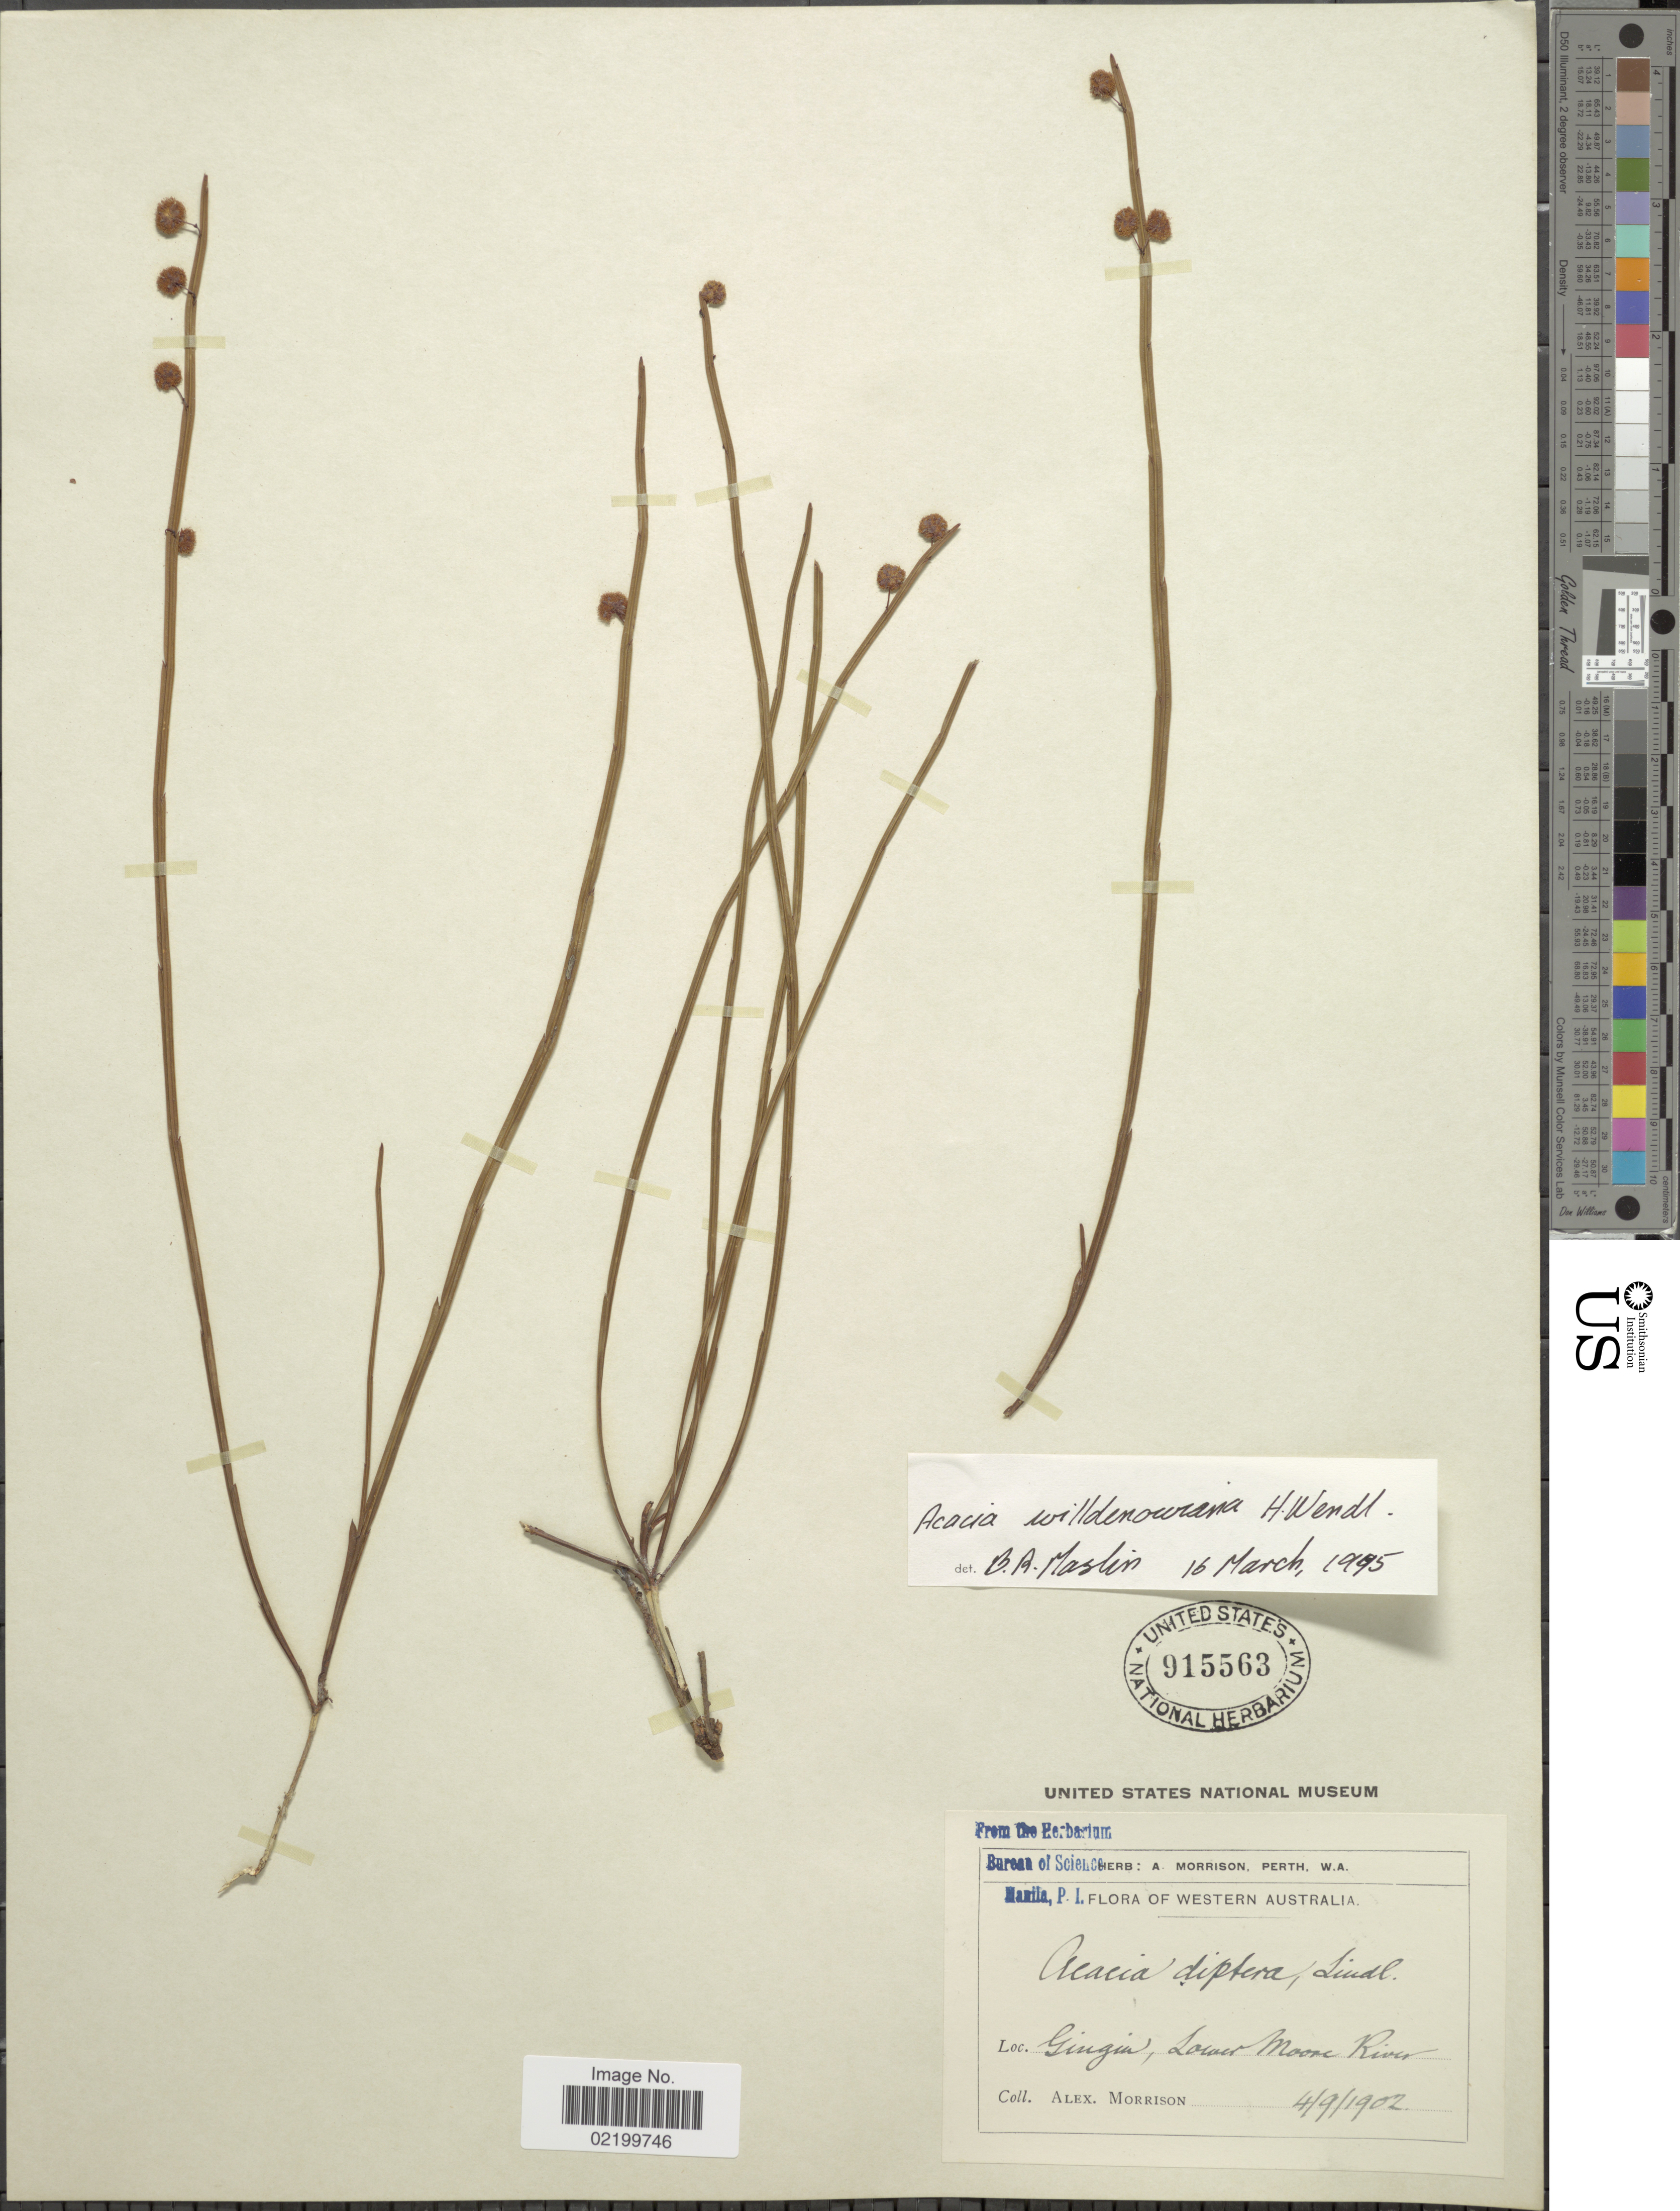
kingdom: Plantae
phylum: Tracheophyta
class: Magnoliopsida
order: Fabales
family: Fabaceae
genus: Acacia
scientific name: Acacia willdenowiana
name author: H.L. Wendl.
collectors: A. Morrison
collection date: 1902-09-04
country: Australia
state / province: Western Australia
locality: Western Australia, Gingin, Lower Moore River.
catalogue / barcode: US 915563